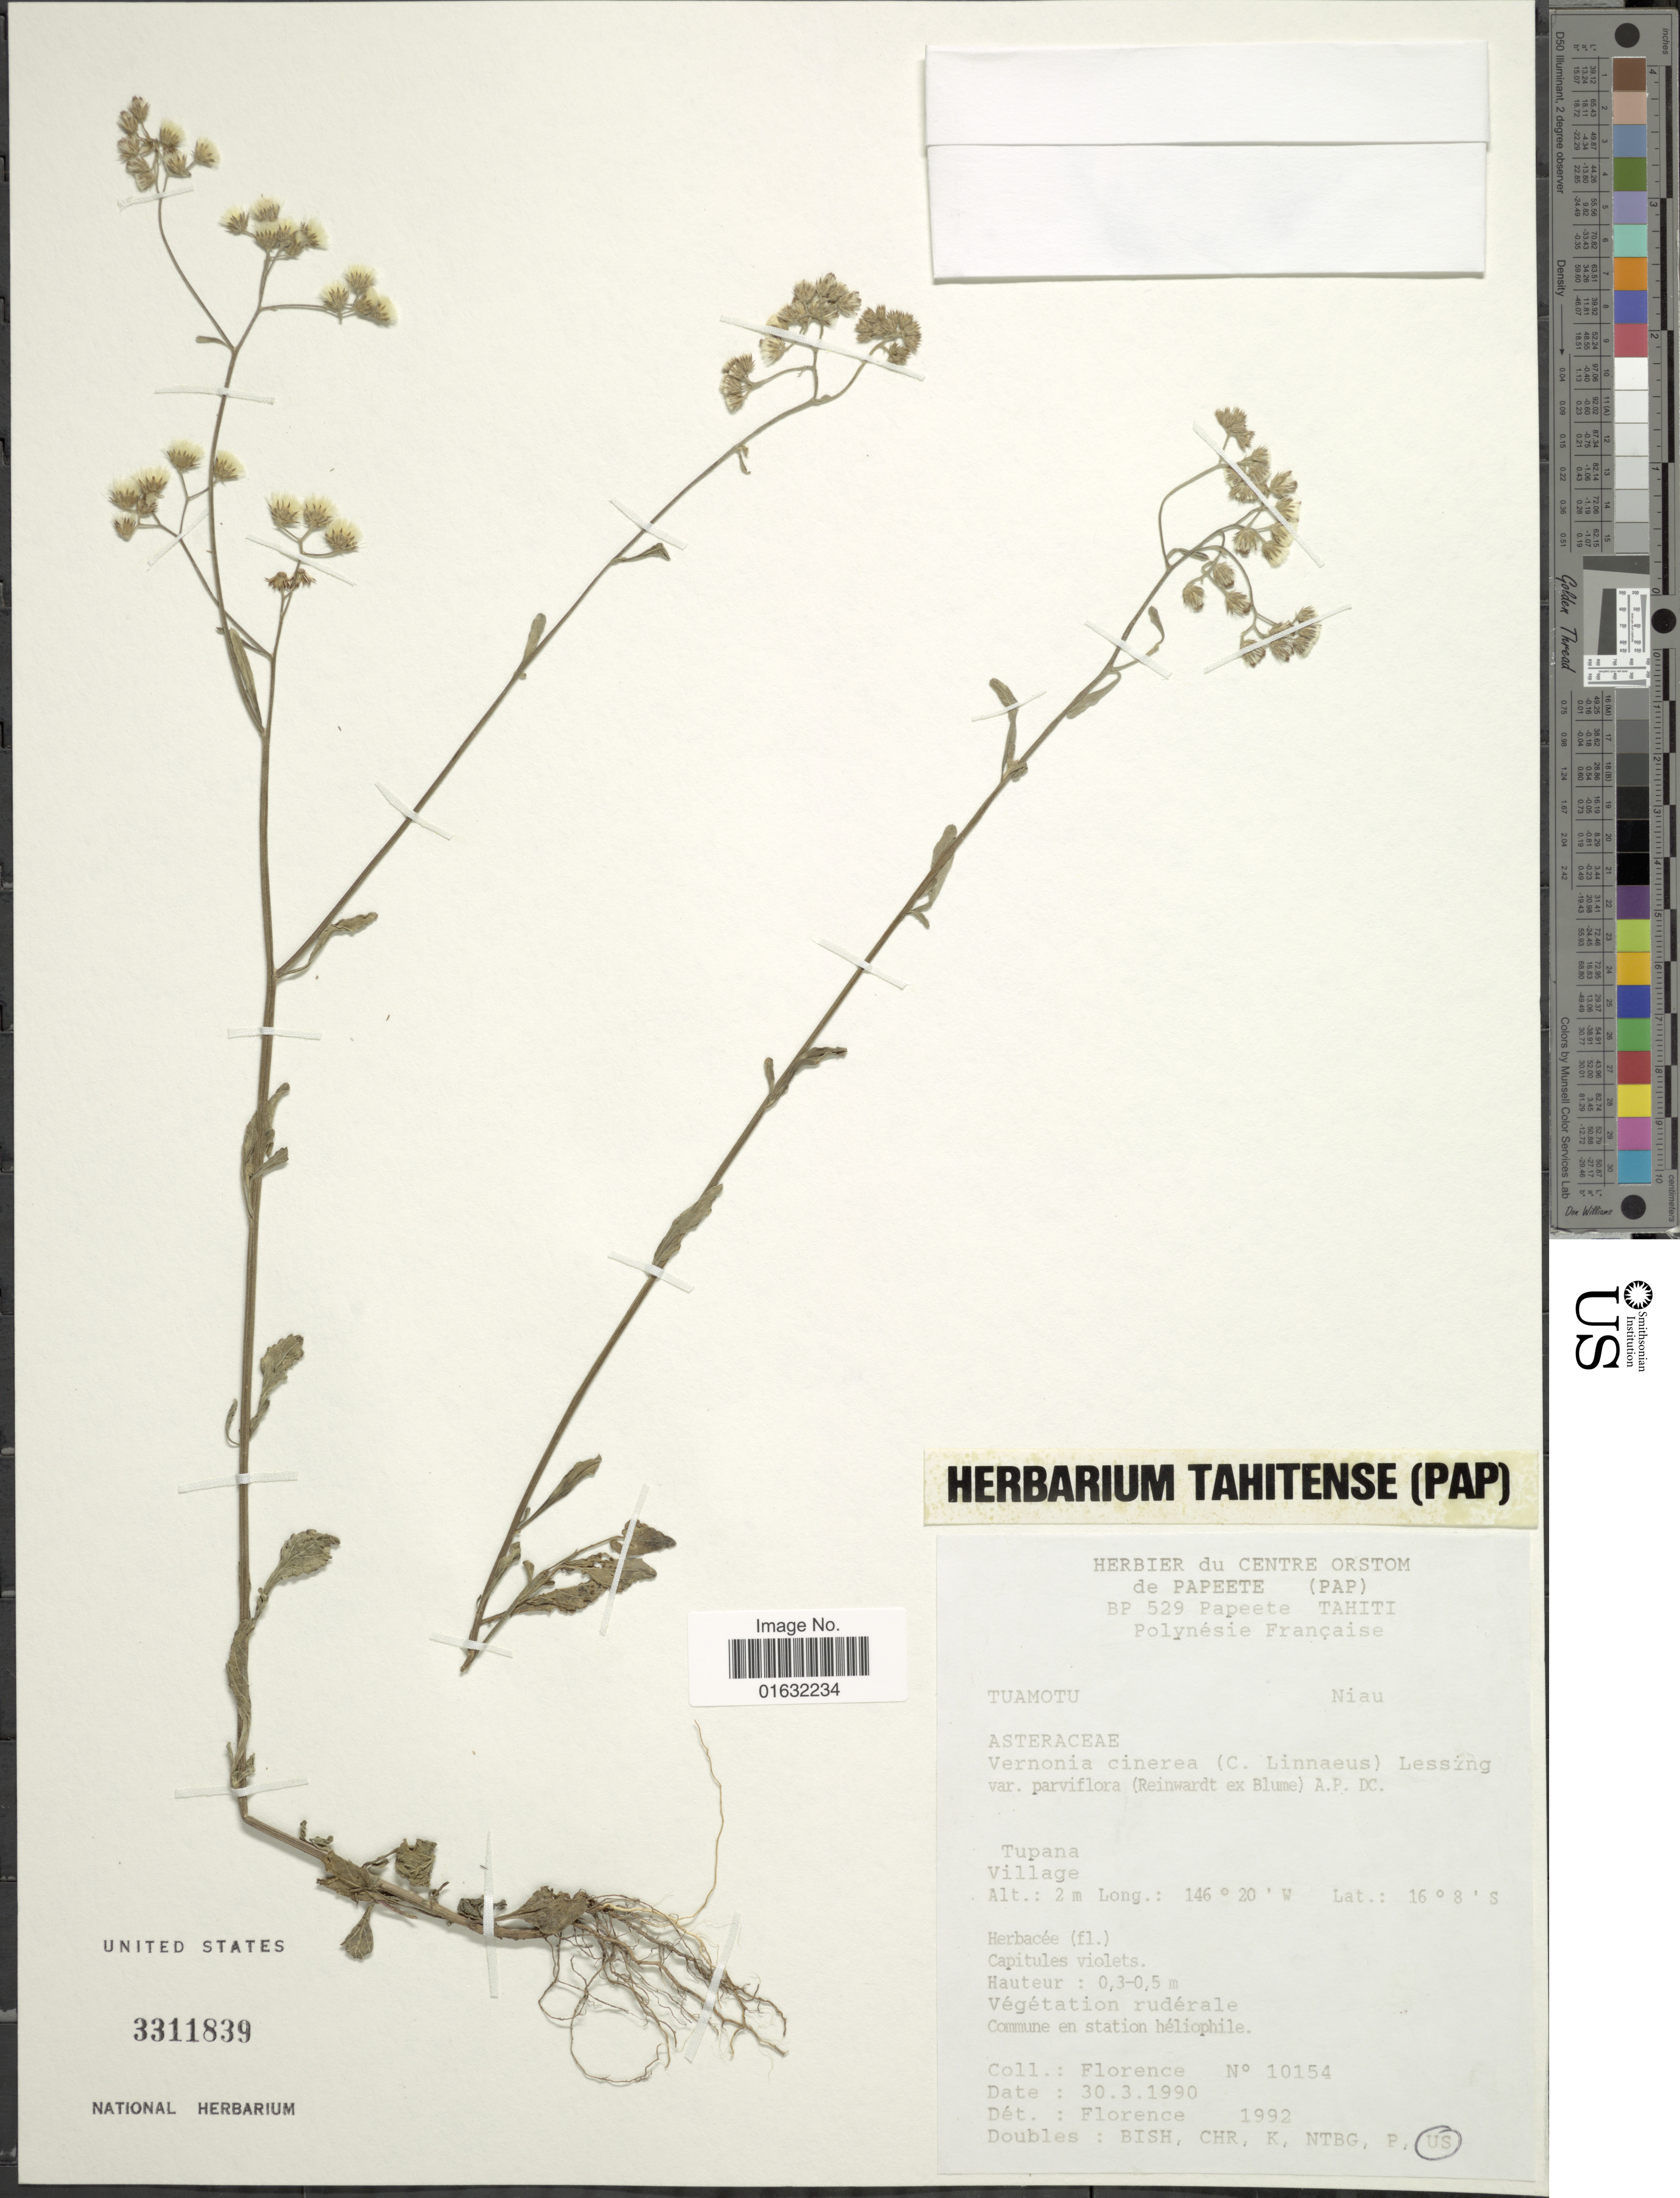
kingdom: Plantae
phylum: Tracheophyta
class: Magnoliopsida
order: Asterales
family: Asteraceae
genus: Cyanthillium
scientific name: Cyanthillium cinereum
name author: (L.) H. Rob.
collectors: -. Florence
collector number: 10154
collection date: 1990-03-30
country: French Polynesia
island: Niau Atoll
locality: Tuamotu, Niau, Tupana Village, vegetation ruderale, Commune en station heliophile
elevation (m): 2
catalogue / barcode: US 3311839